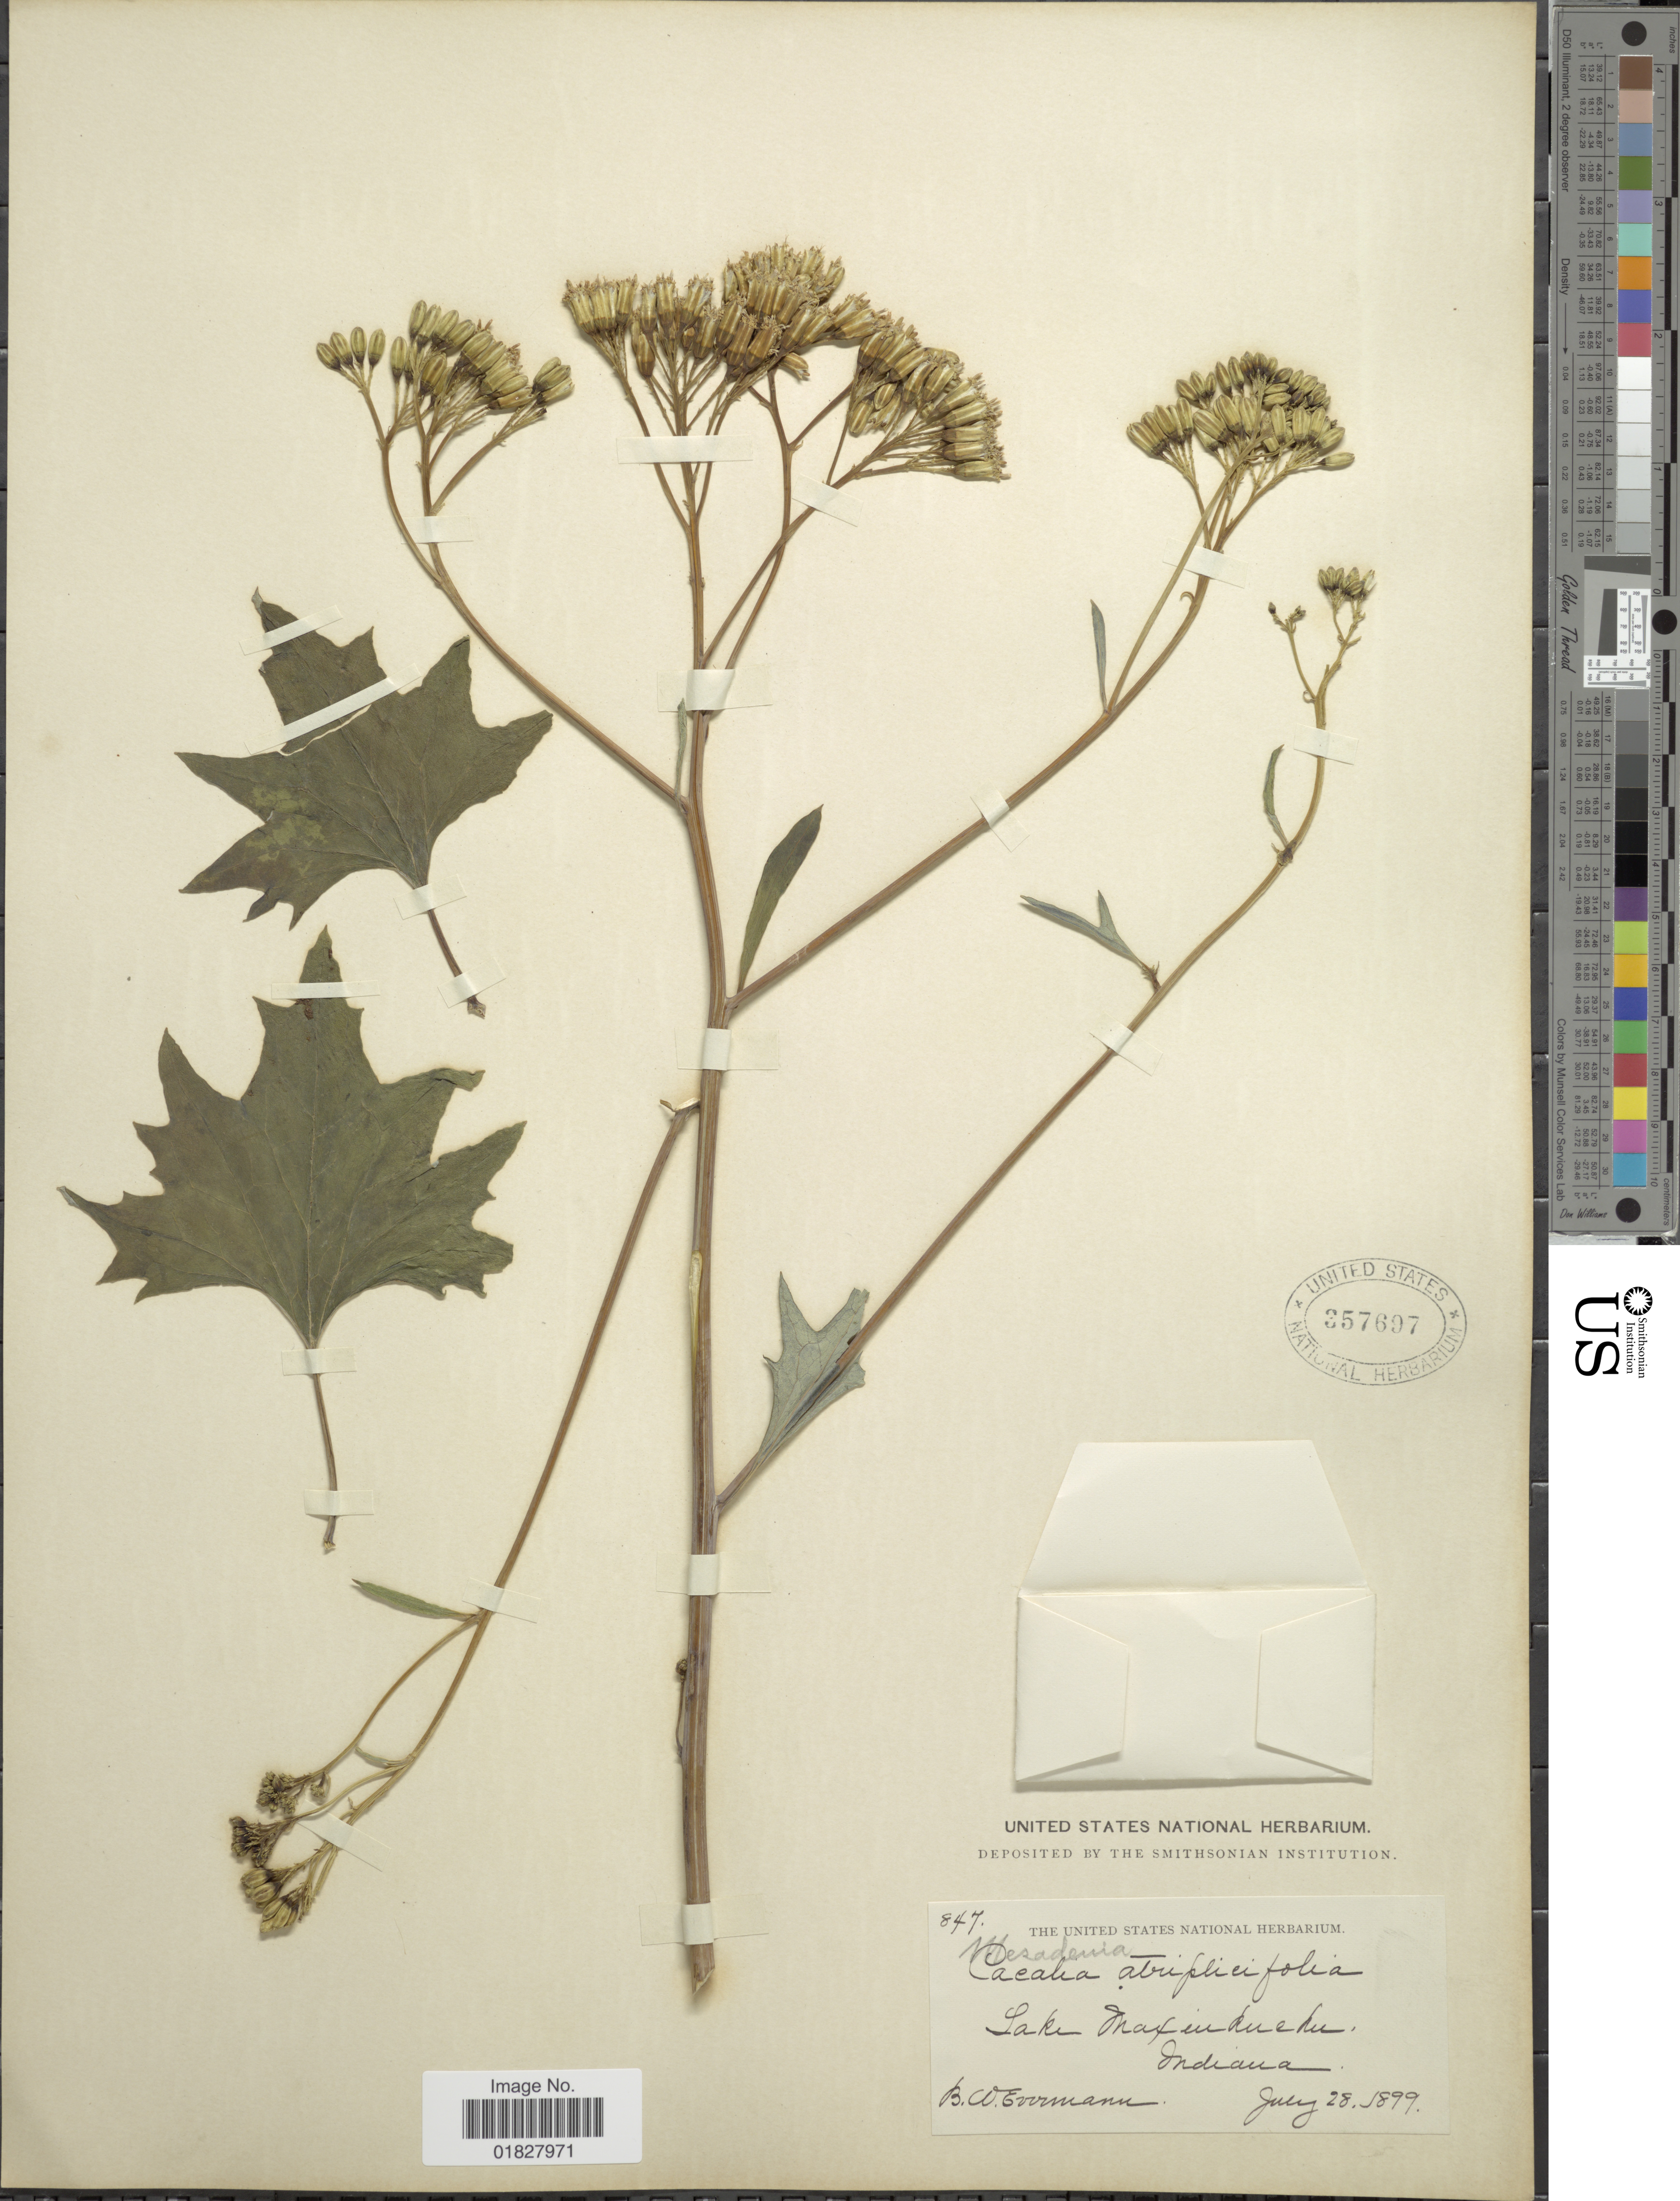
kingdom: Plantae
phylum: Tracheophyta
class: Magnoliopsida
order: Asterales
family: Asteraceae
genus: Arnoglossum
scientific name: Arnoglossum atriplicifolium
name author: (L.) H. Rob.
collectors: B. W. Evermann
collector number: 847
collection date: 1899-07-28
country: United States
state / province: Indiana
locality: Lake Maxinkuckee, Indiana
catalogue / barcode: US 357697